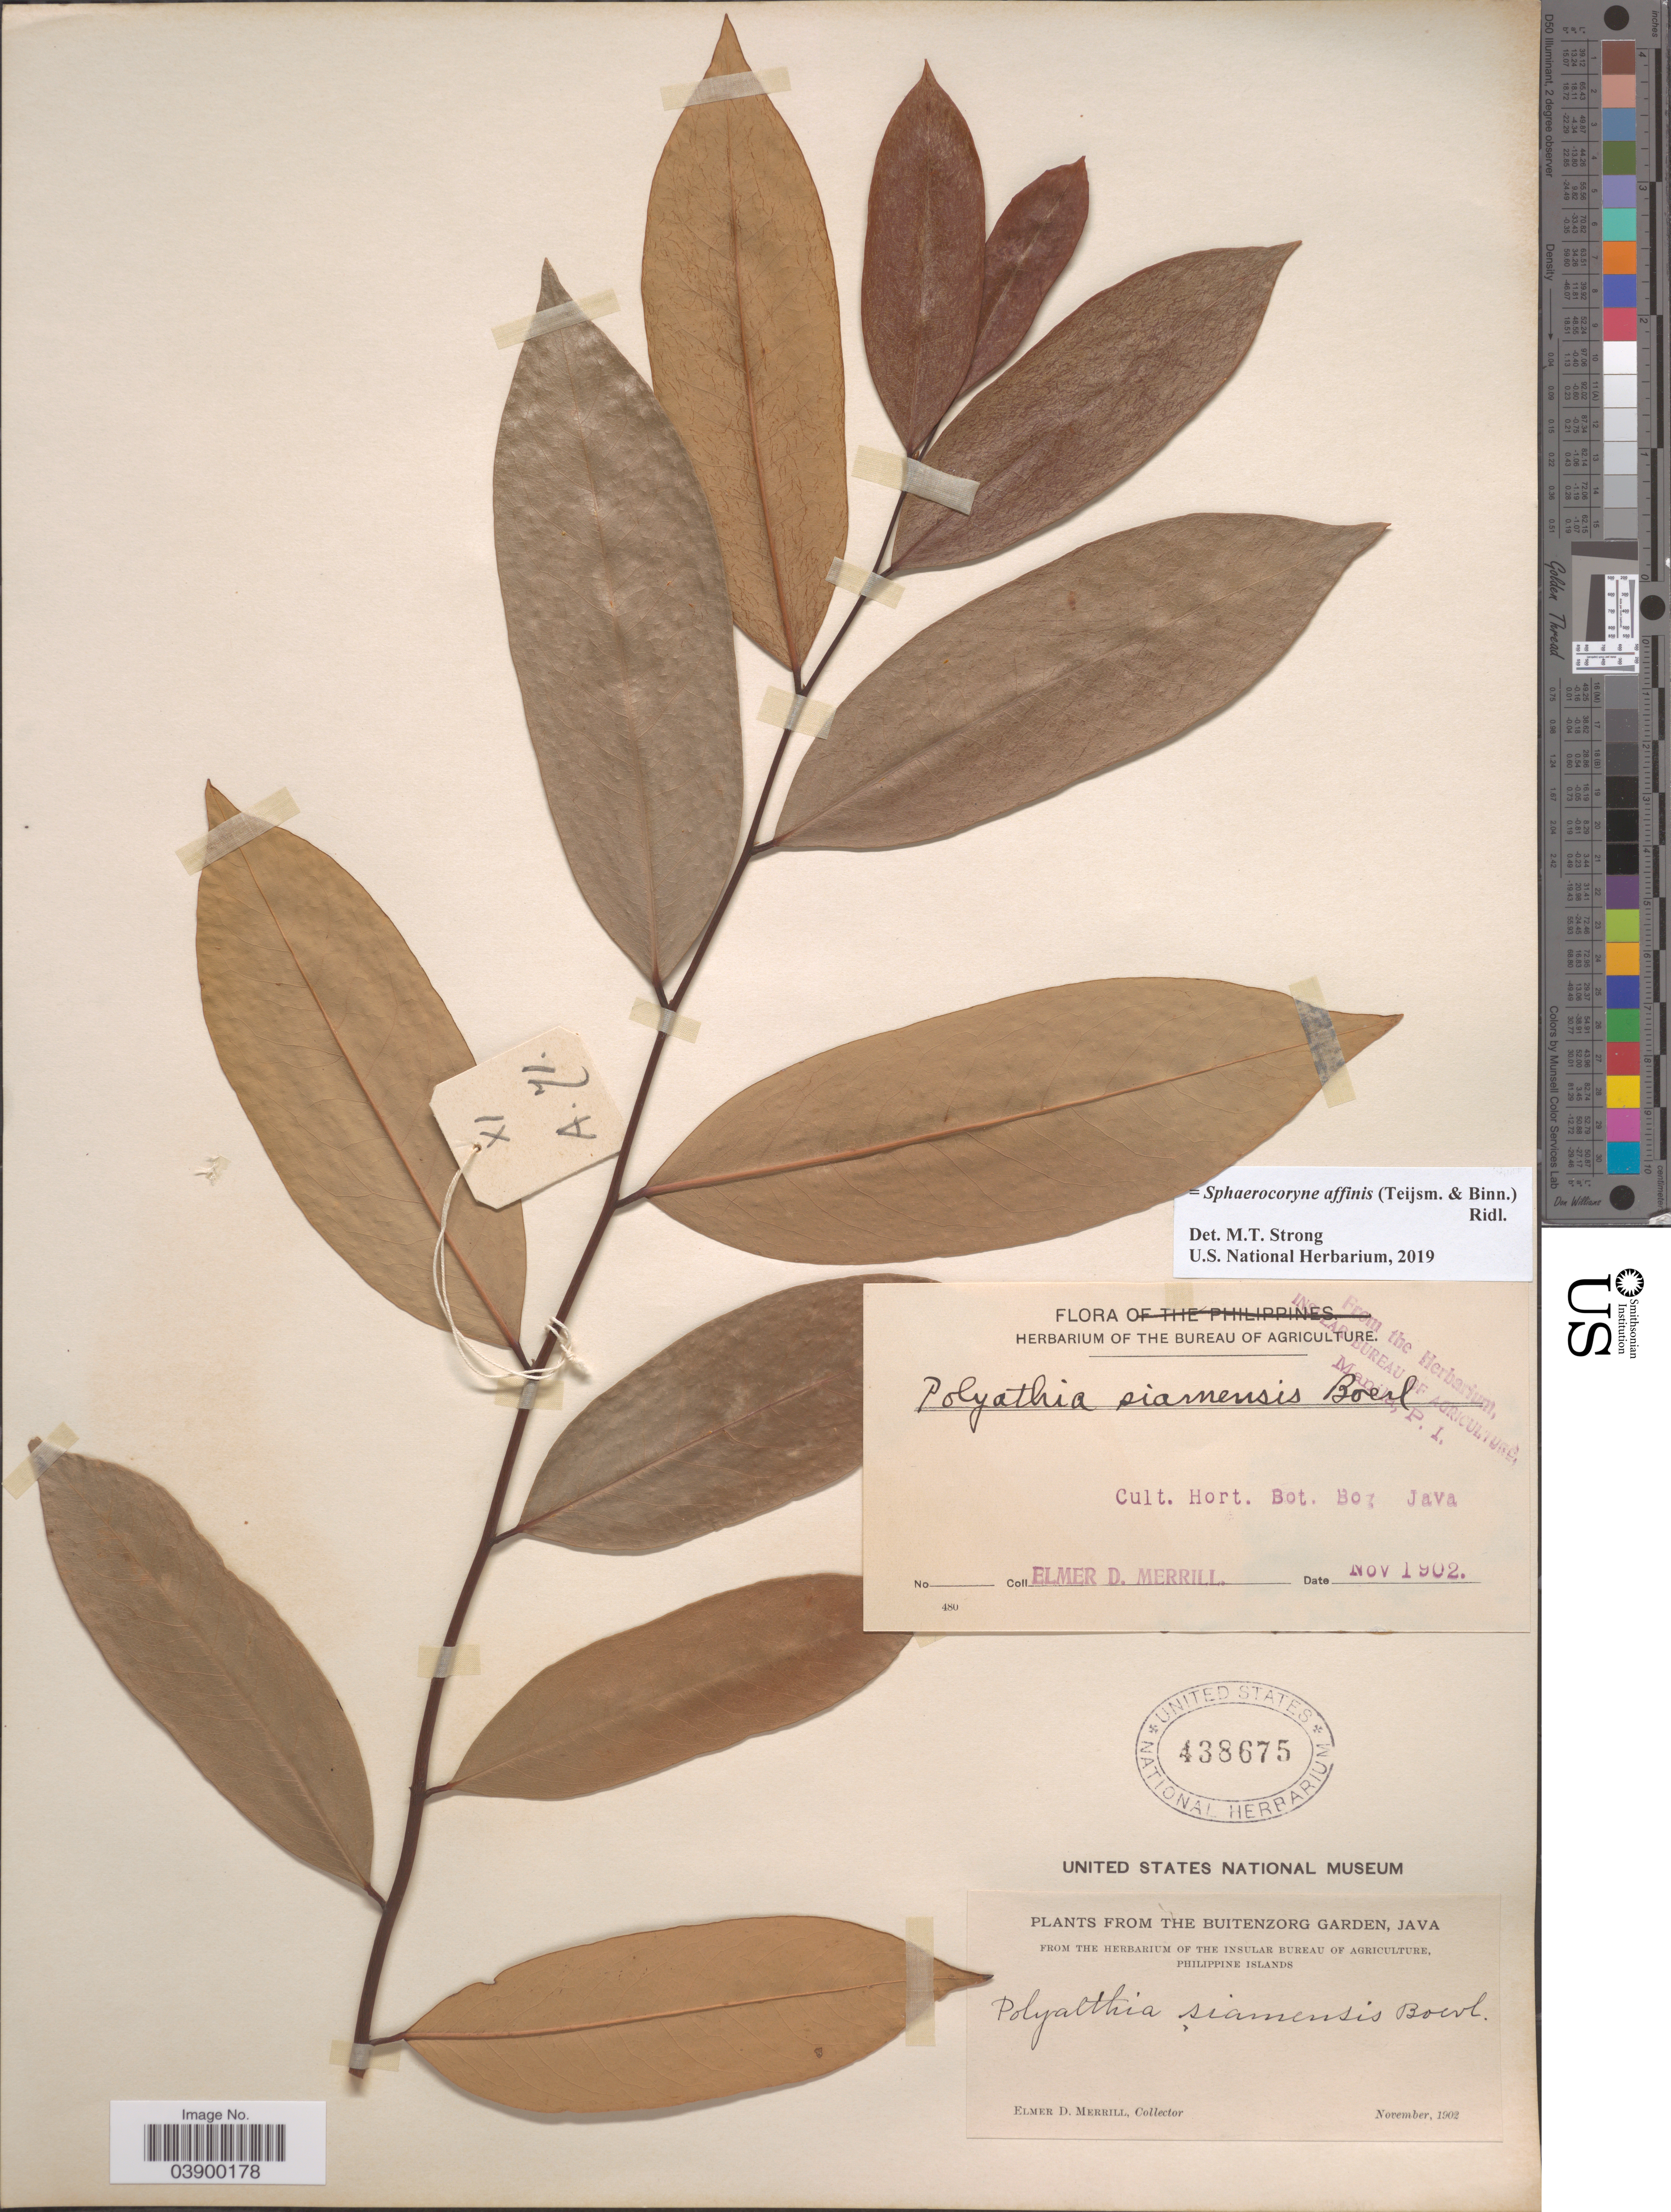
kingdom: Plantae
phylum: Tracheophyta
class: Magnoliopsida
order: Magnoliales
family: Annonaceae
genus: Sphaerocoryne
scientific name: Sphaerocoryne affinis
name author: Ridl.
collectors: E. D. Merrill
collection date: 1902-11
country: Indonesia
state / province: Java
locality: Cult. Hort. Bo. Bo [illegible text]. Java. The Buitenzorg Garden.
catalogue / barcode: US 438675